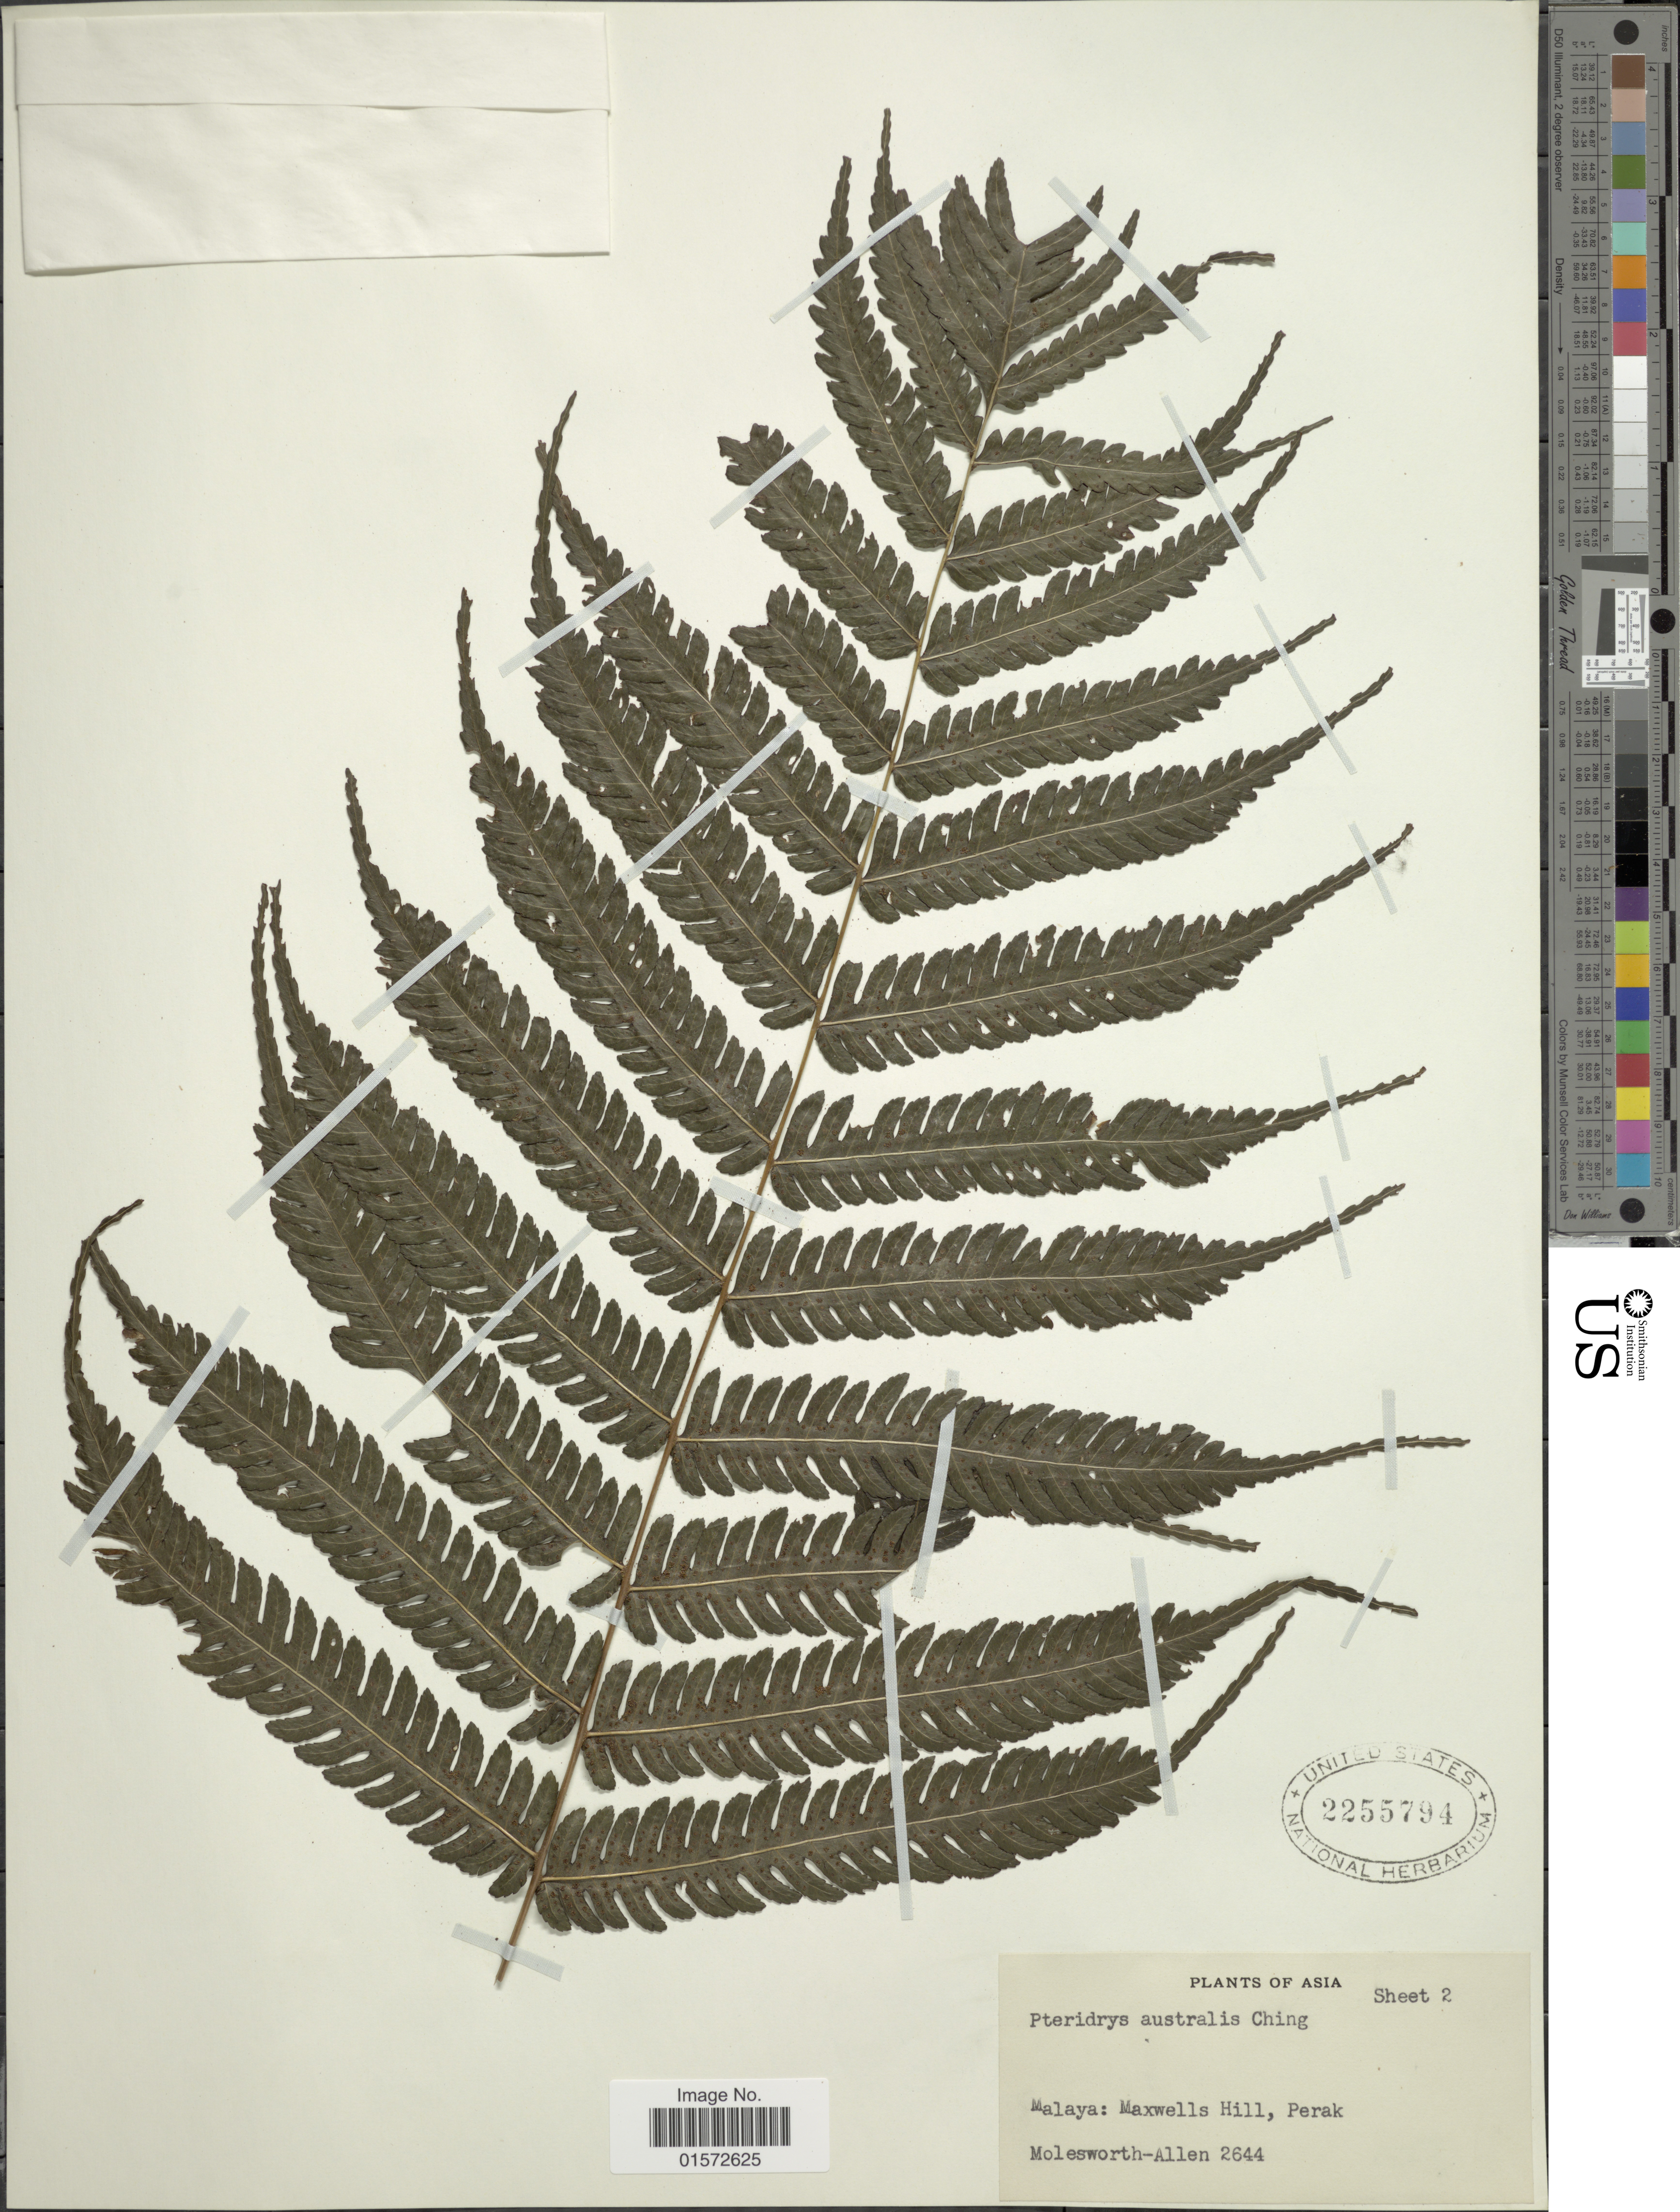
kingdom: Plantae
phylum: Tracheophyta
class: Polypodiopsida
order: Polypodiales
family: Tectariaceae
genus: Pteridrys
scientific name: Pteridrys australis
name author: Ching ex C. Chr. & Ching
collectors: B. E. G. Molesworth-Allen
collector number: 2644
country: Malaysia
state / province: Perak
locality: Malaya: Maxwells HIll, Perak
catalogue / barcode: US 2255794